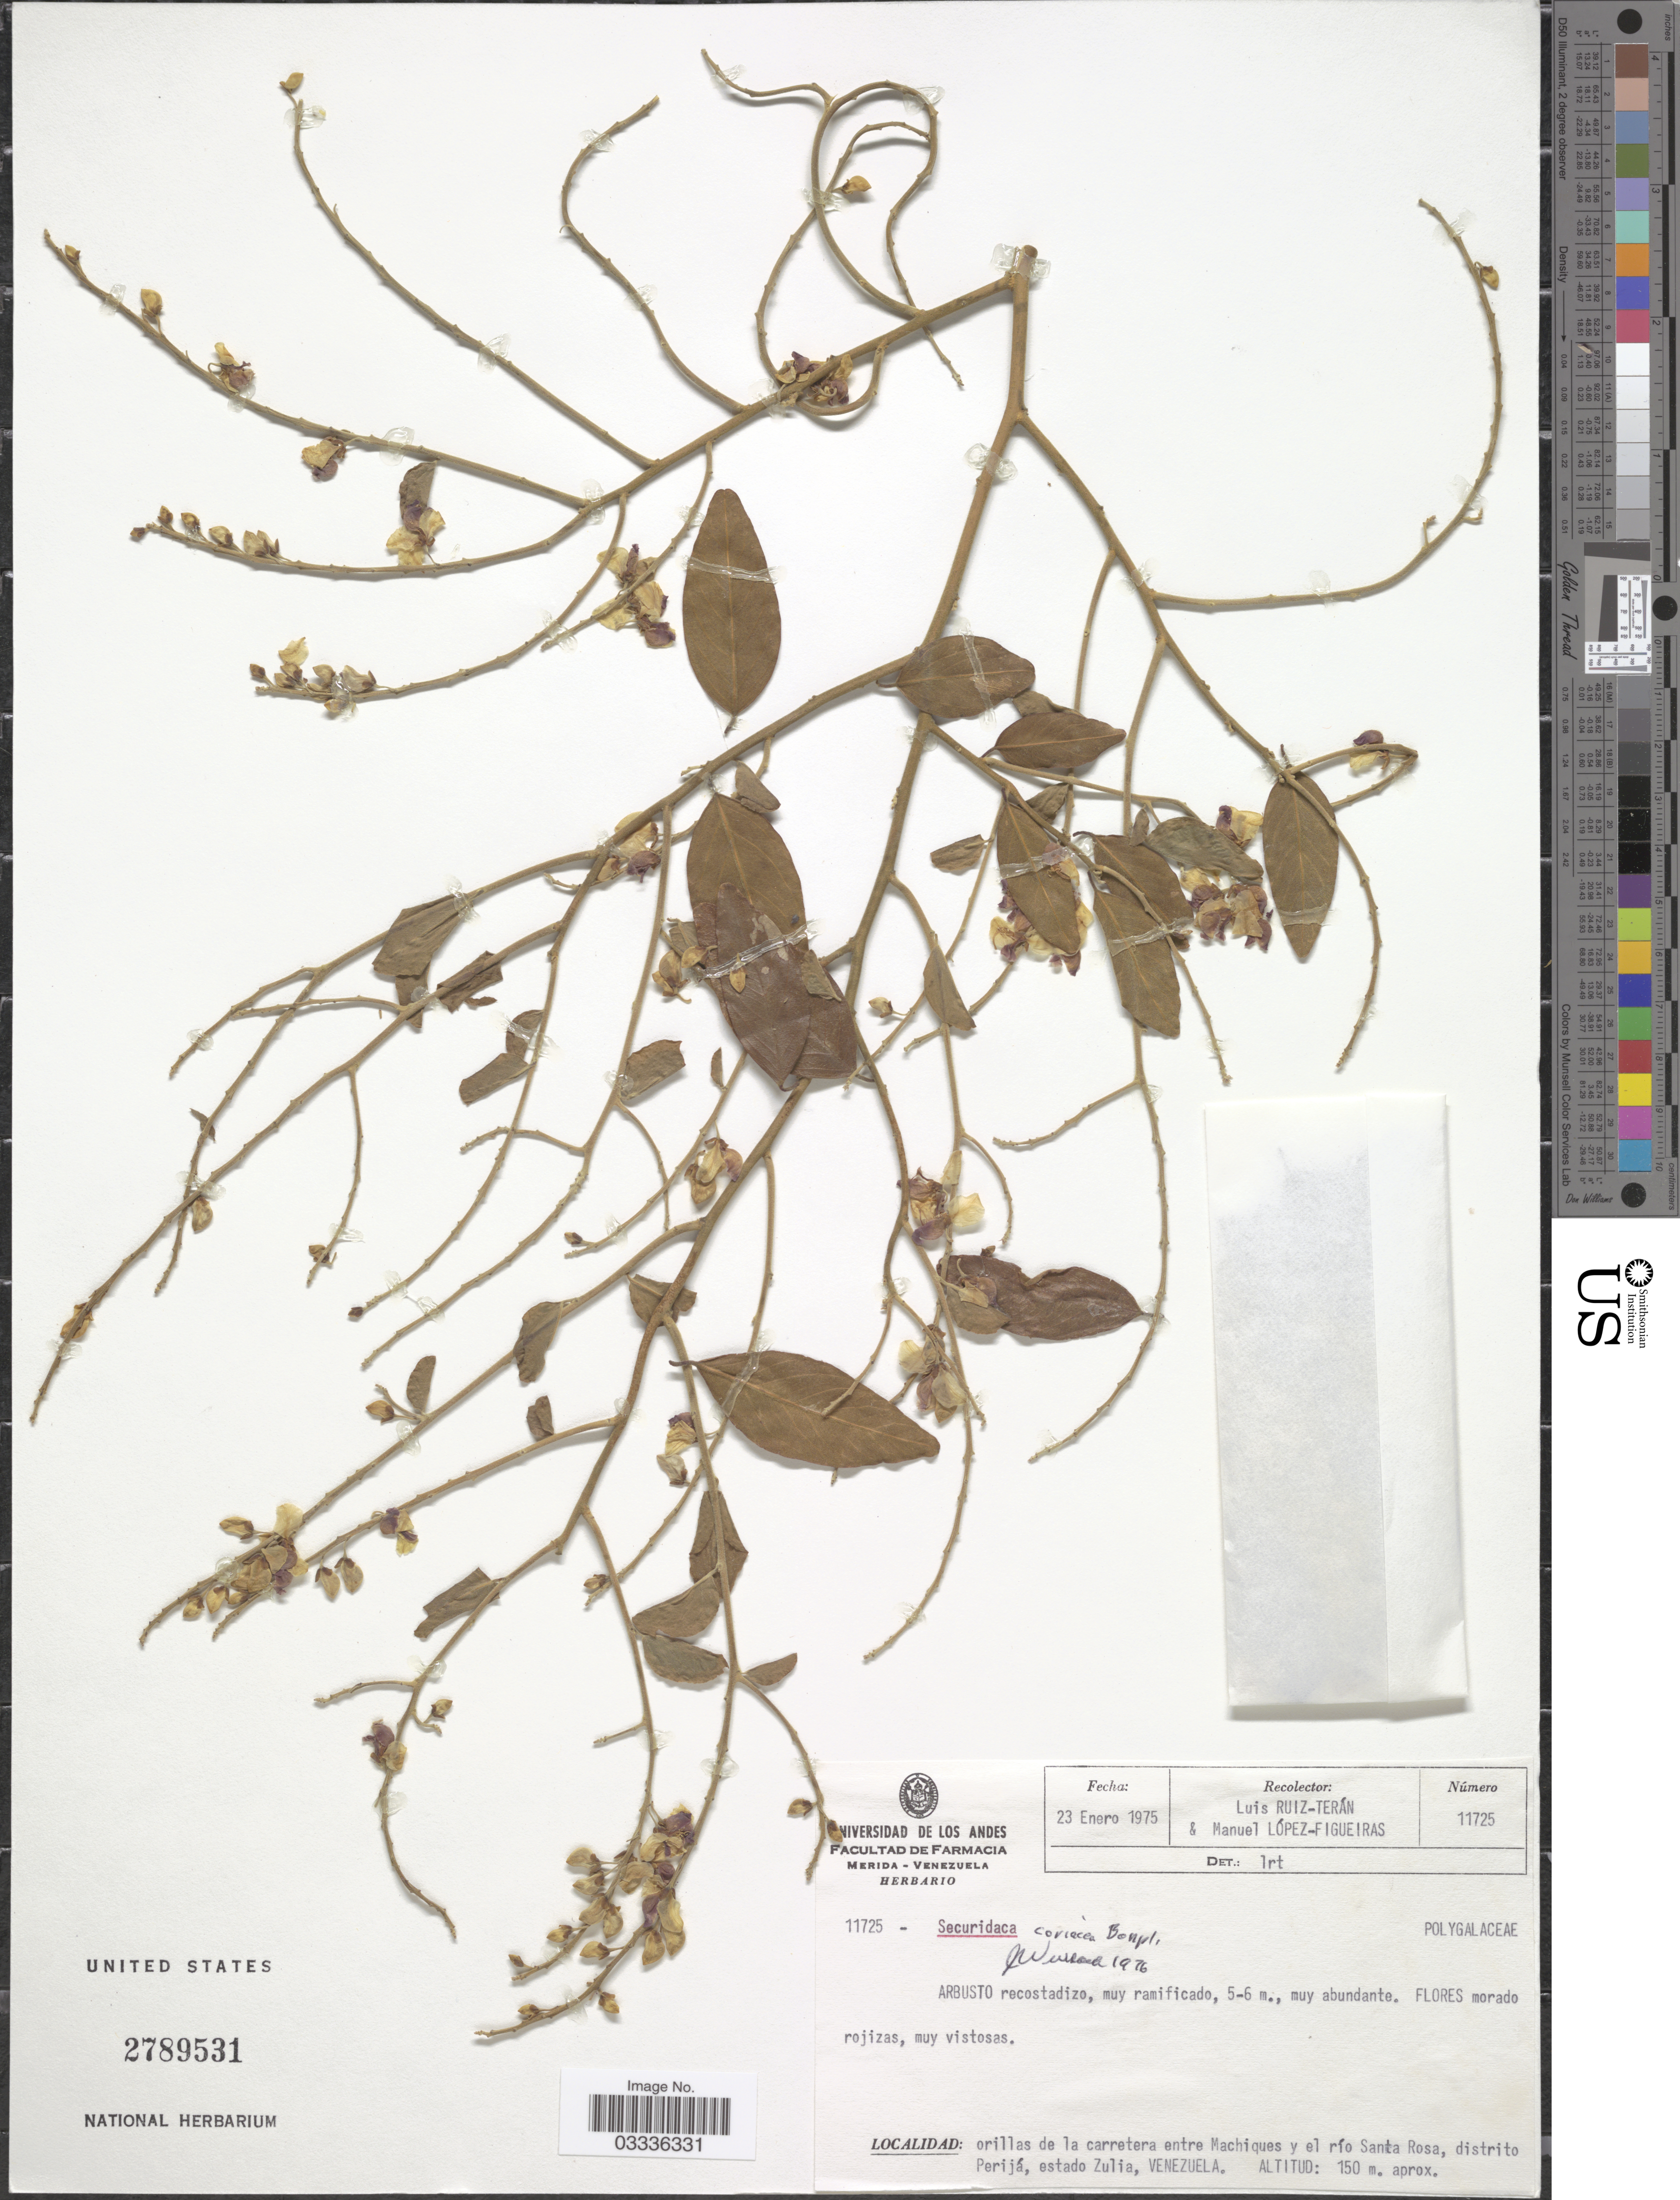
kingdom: Plantae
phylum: Tracheophyta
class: Magnoliopsida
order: Fabales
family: Polygalaceae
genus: Securidaca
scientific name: Securidaca coriacea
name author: Bonpl. ex Steud.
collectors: L. Teran & M. López Figueiras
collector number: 11725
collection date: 1975-01-23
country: Venezuela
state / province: Zulia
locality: Orillas de la carretera entre Machiques y el río Santa Rosa, distrito Perijá.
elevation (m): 150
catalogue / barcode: US 2789531